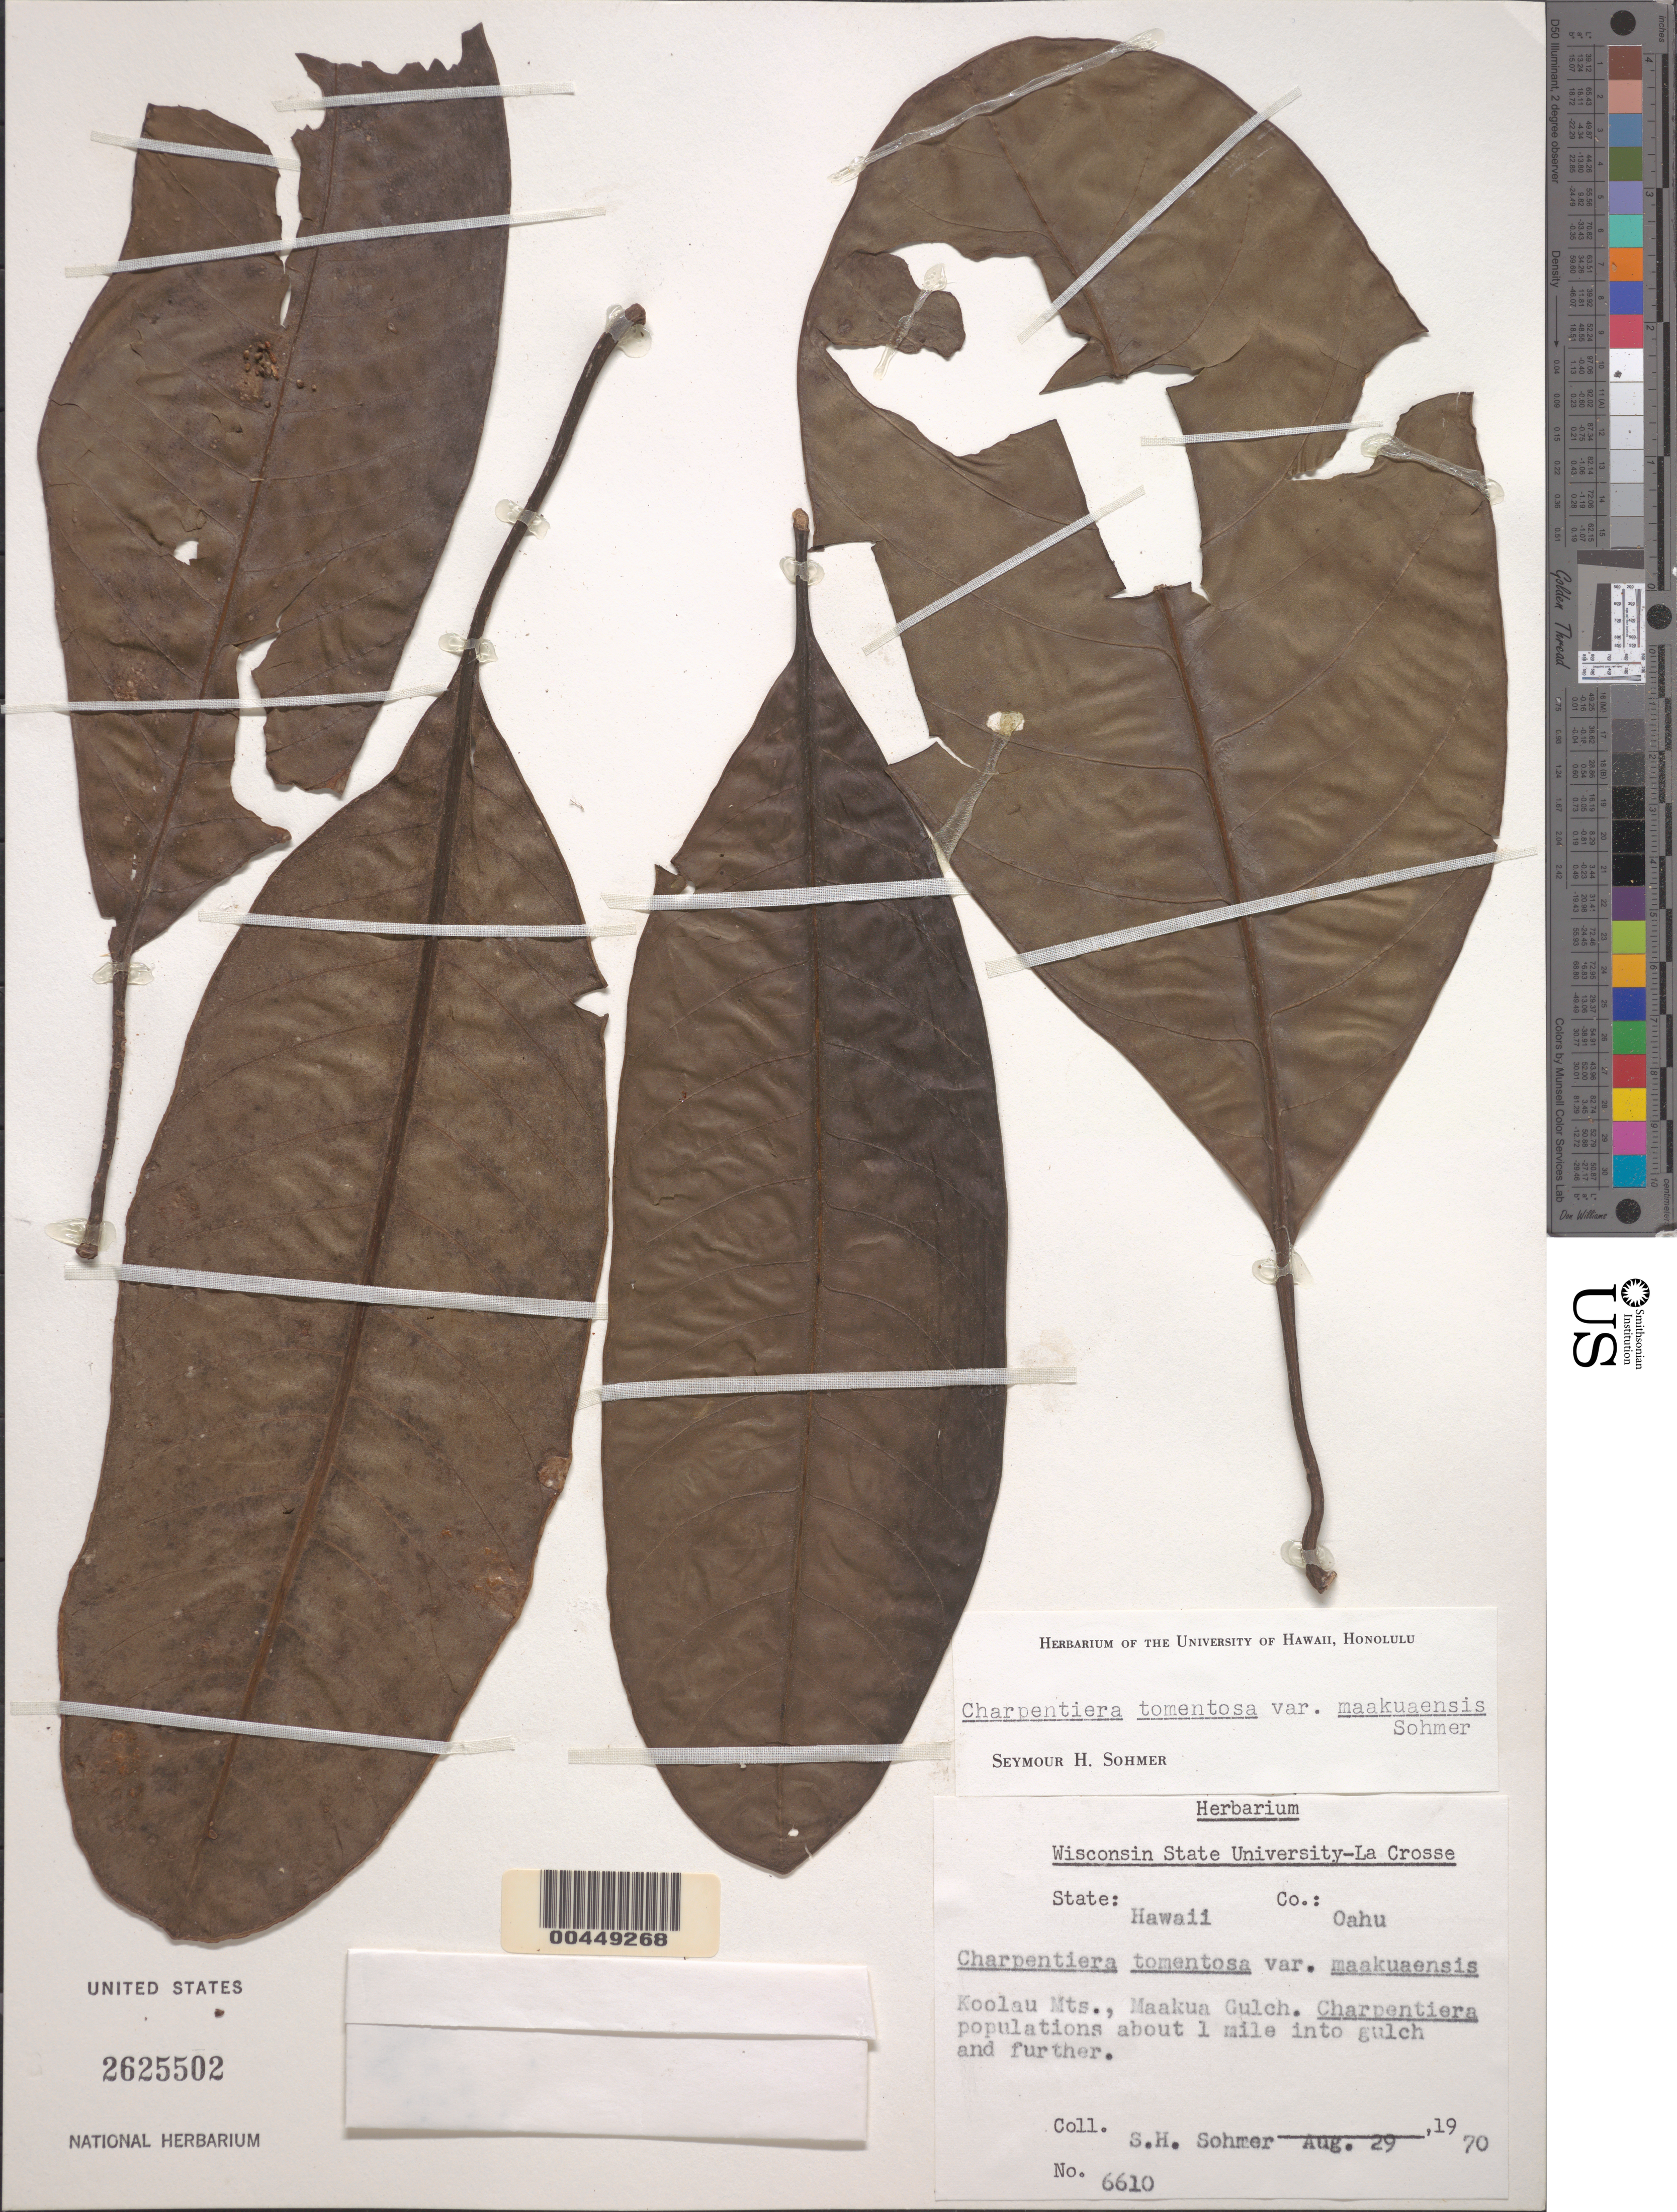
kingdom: Plantae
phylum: Tracheophyta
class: Magnoliopsida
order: Caryophyllales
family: Amaranthaceae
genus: Charpentiera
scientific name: Charpentiera tomentosa var. maakuaensis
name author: Sohmer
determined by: Sohmer, S. H.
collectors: S. H. Sohmer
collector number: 6610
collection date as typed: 29 Aug 1970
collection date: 1970-08-29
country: United States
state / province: Hawaii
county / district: Honolulu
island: Oahu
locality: Koolau Mts, Maakua Gulch, about 1 mi into gulch & further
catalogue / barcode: US 2625502